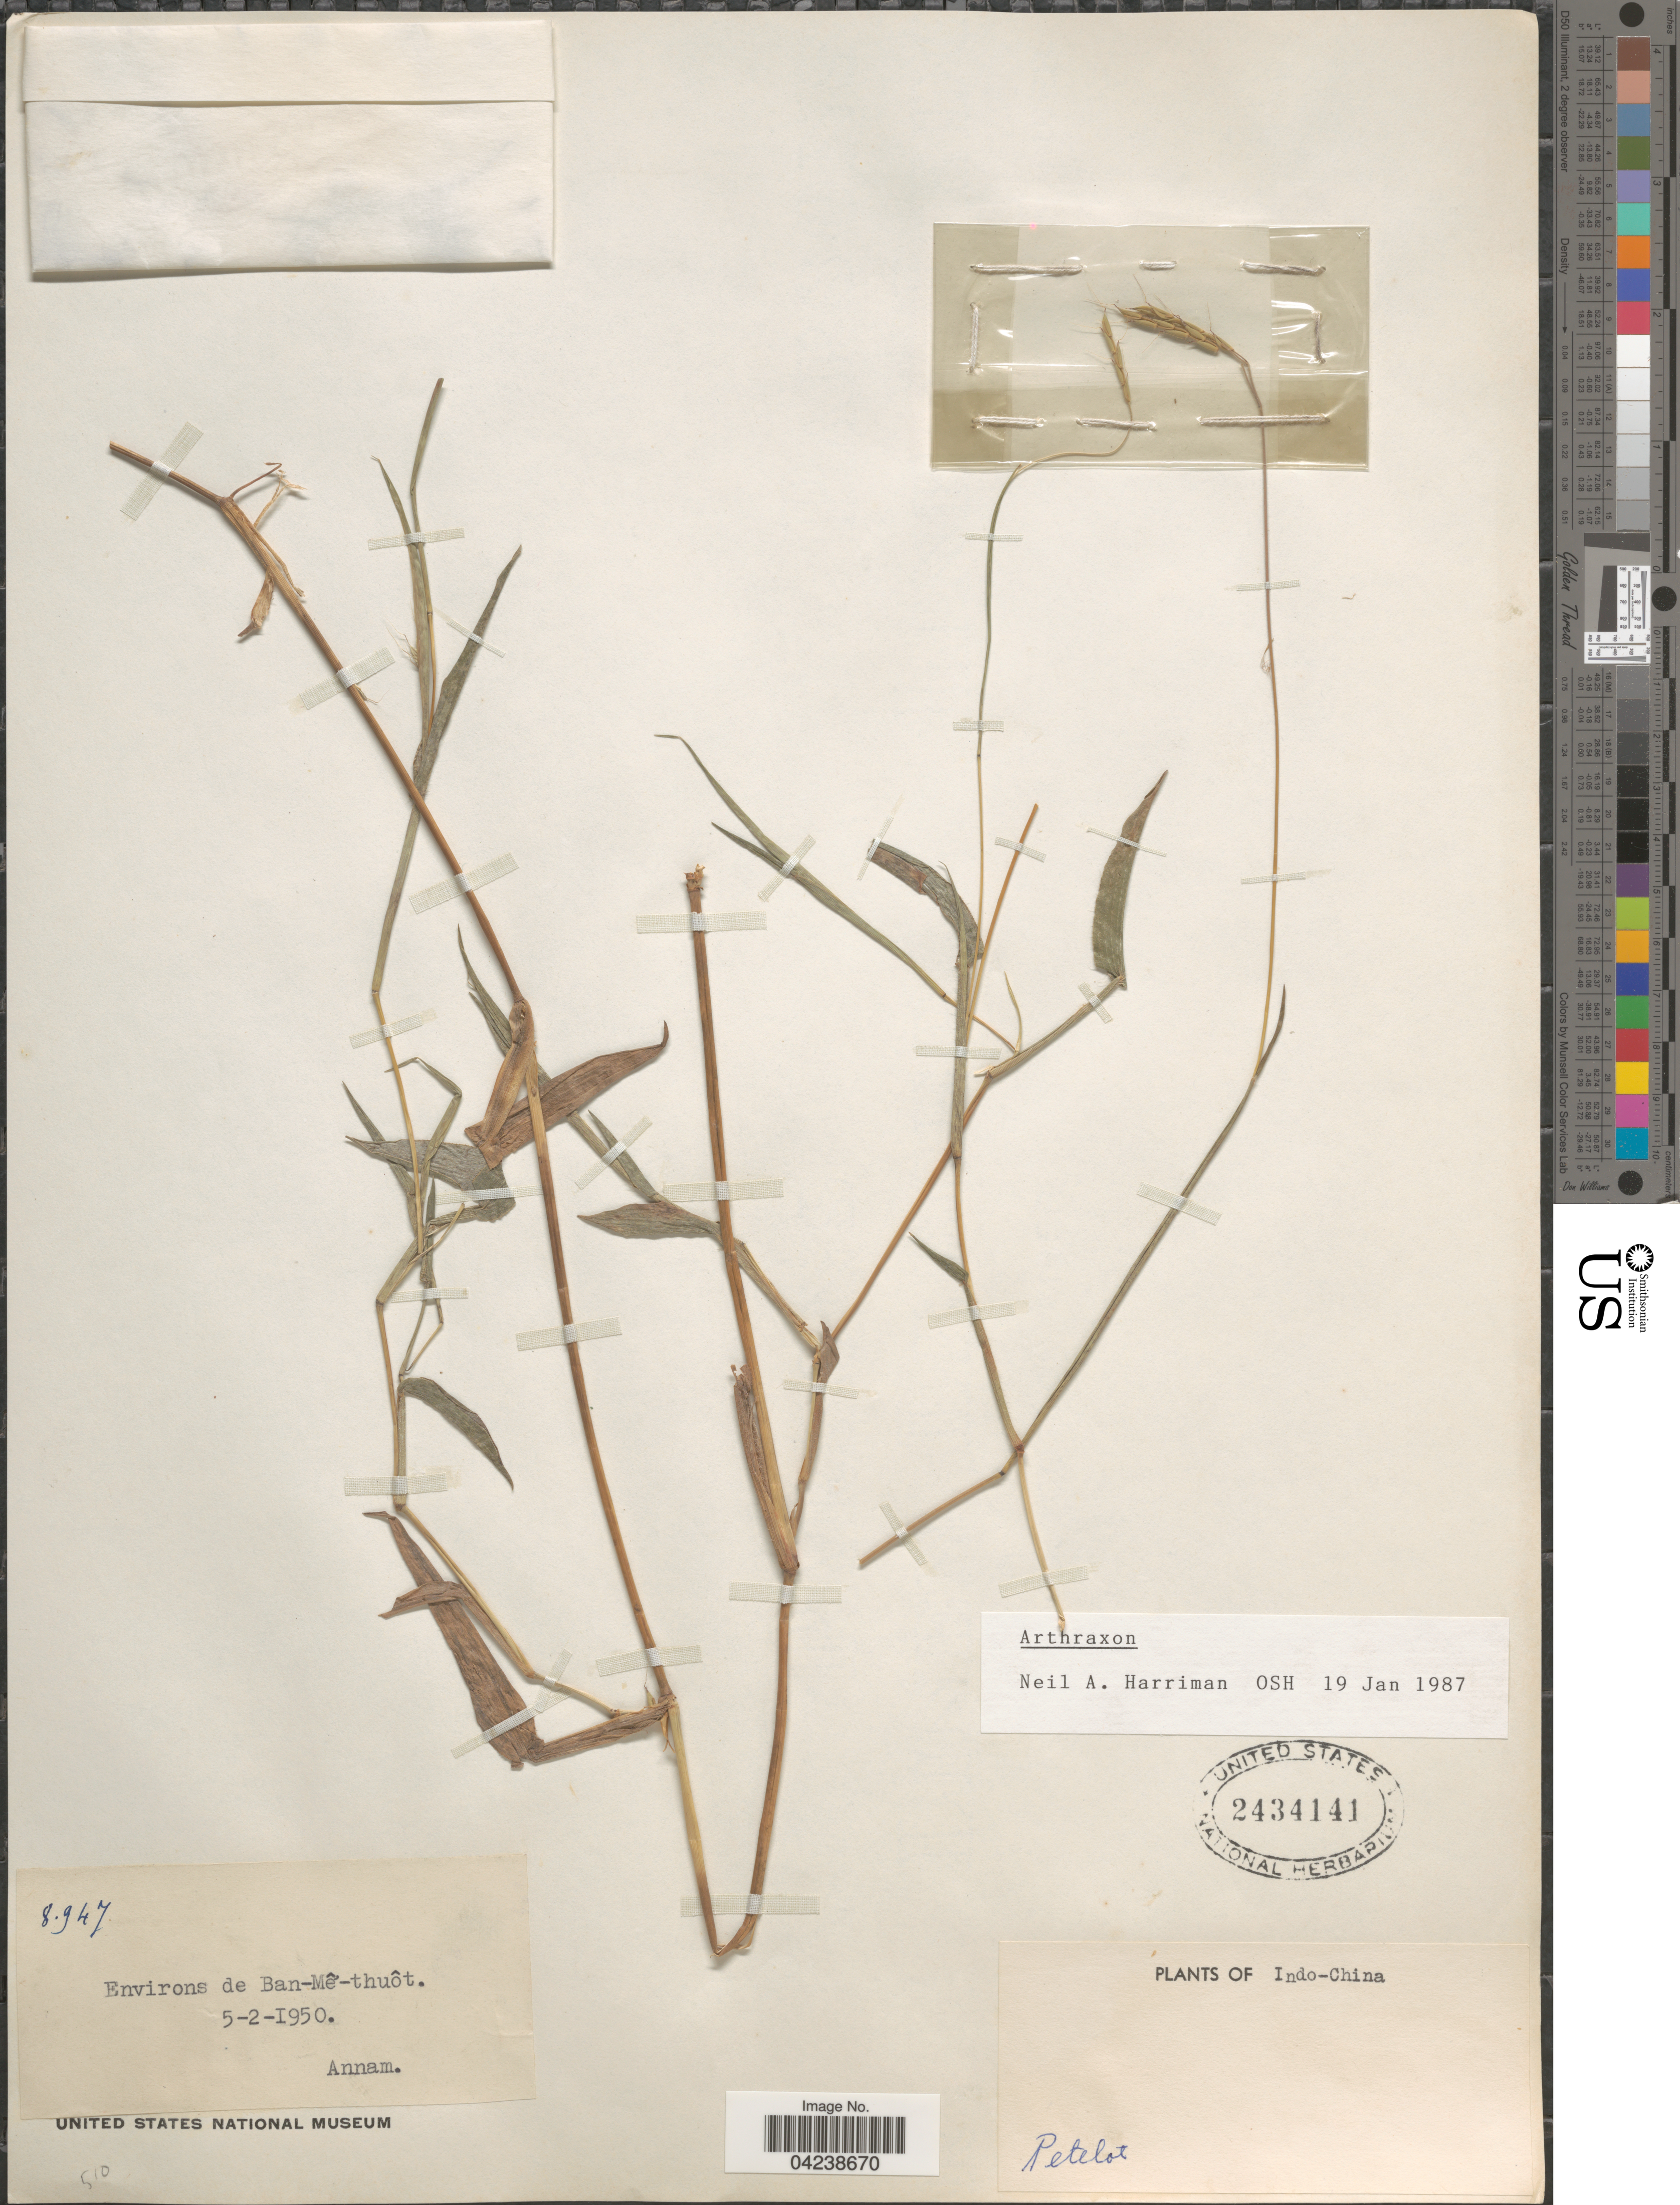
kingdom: Plantae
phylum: Tracheophyta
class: Liliopsida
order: Poales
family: Poaceae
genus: Arthraxon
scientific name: Arthraxon sp.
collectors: Pételot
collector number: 8947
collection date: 1950-02-05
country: Vietnam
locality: Indo-China. Environs de Ban-Mê-thuôt. Annam.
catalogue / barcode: US 2434141